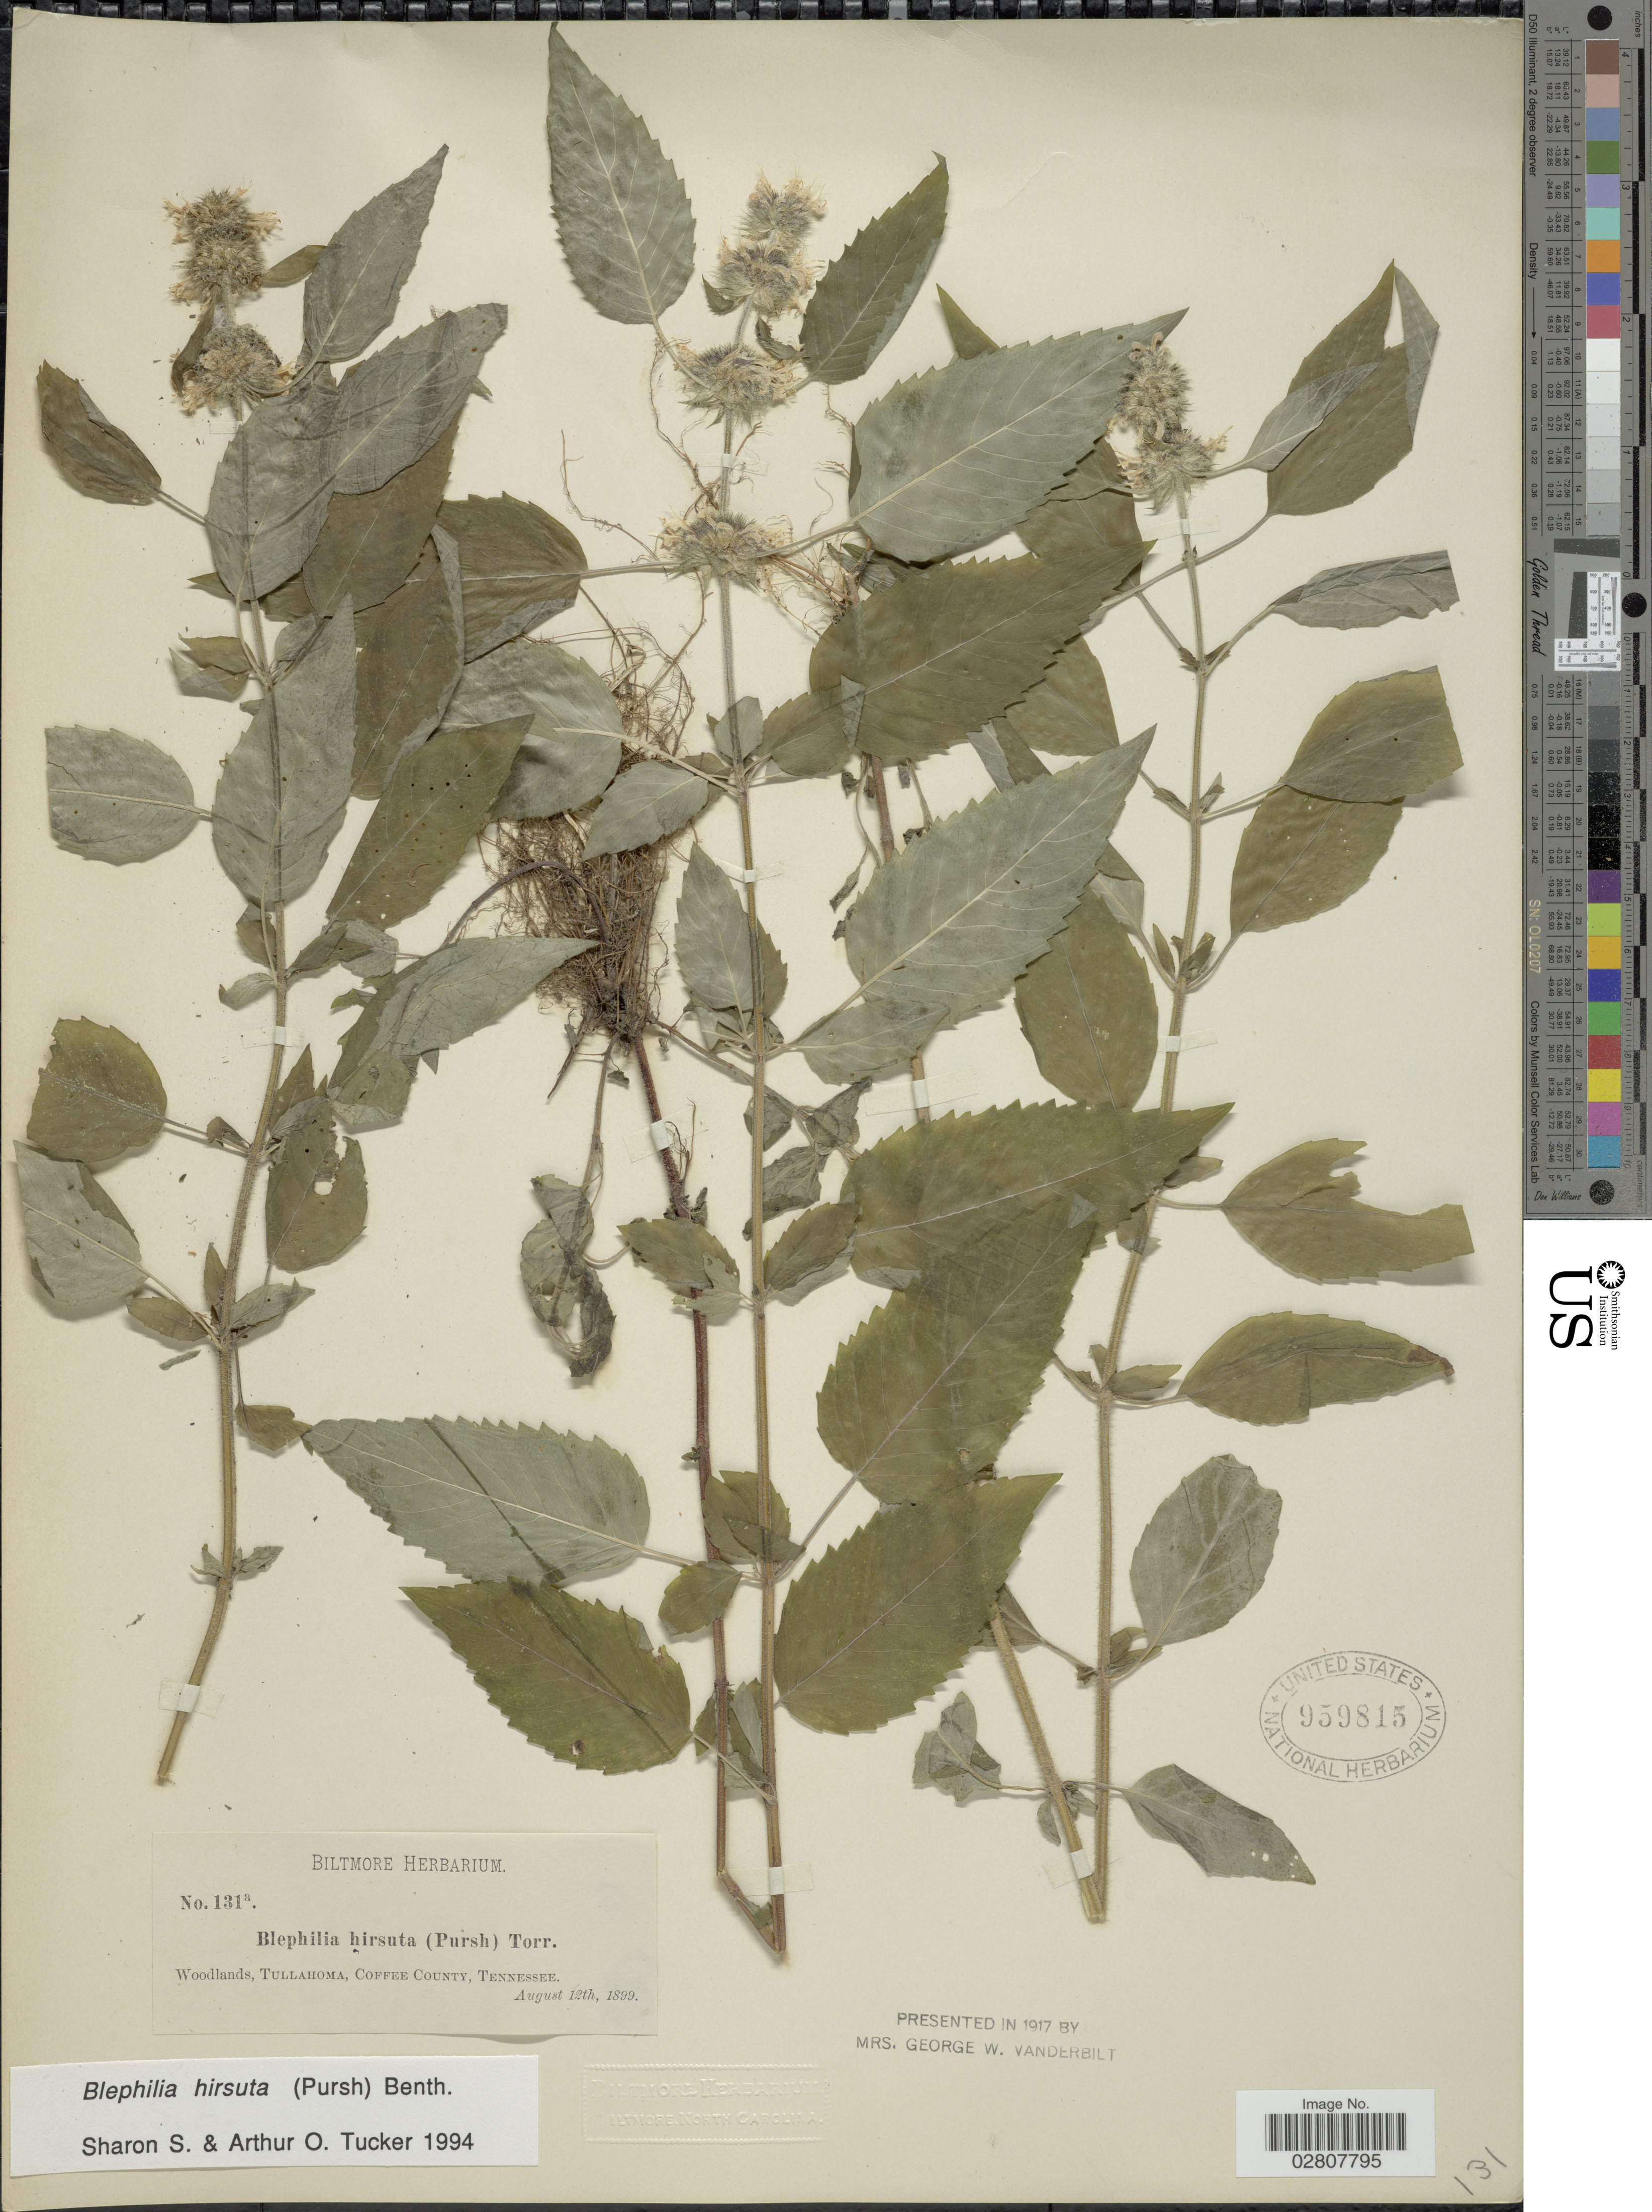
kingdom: Plantae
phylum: Tracheophyta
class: Magnoliopsida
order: Lamiales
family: Lamiaceae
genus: Blephilia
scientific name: Blephilia hirsuta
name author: (Pursh) Benth.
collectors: ex herb. Biltmore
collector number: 131a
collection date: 1899-08-12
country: United States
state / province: Tennessee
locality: Woodlands, Tullahoma, Coffee County.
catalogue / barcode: US 959815